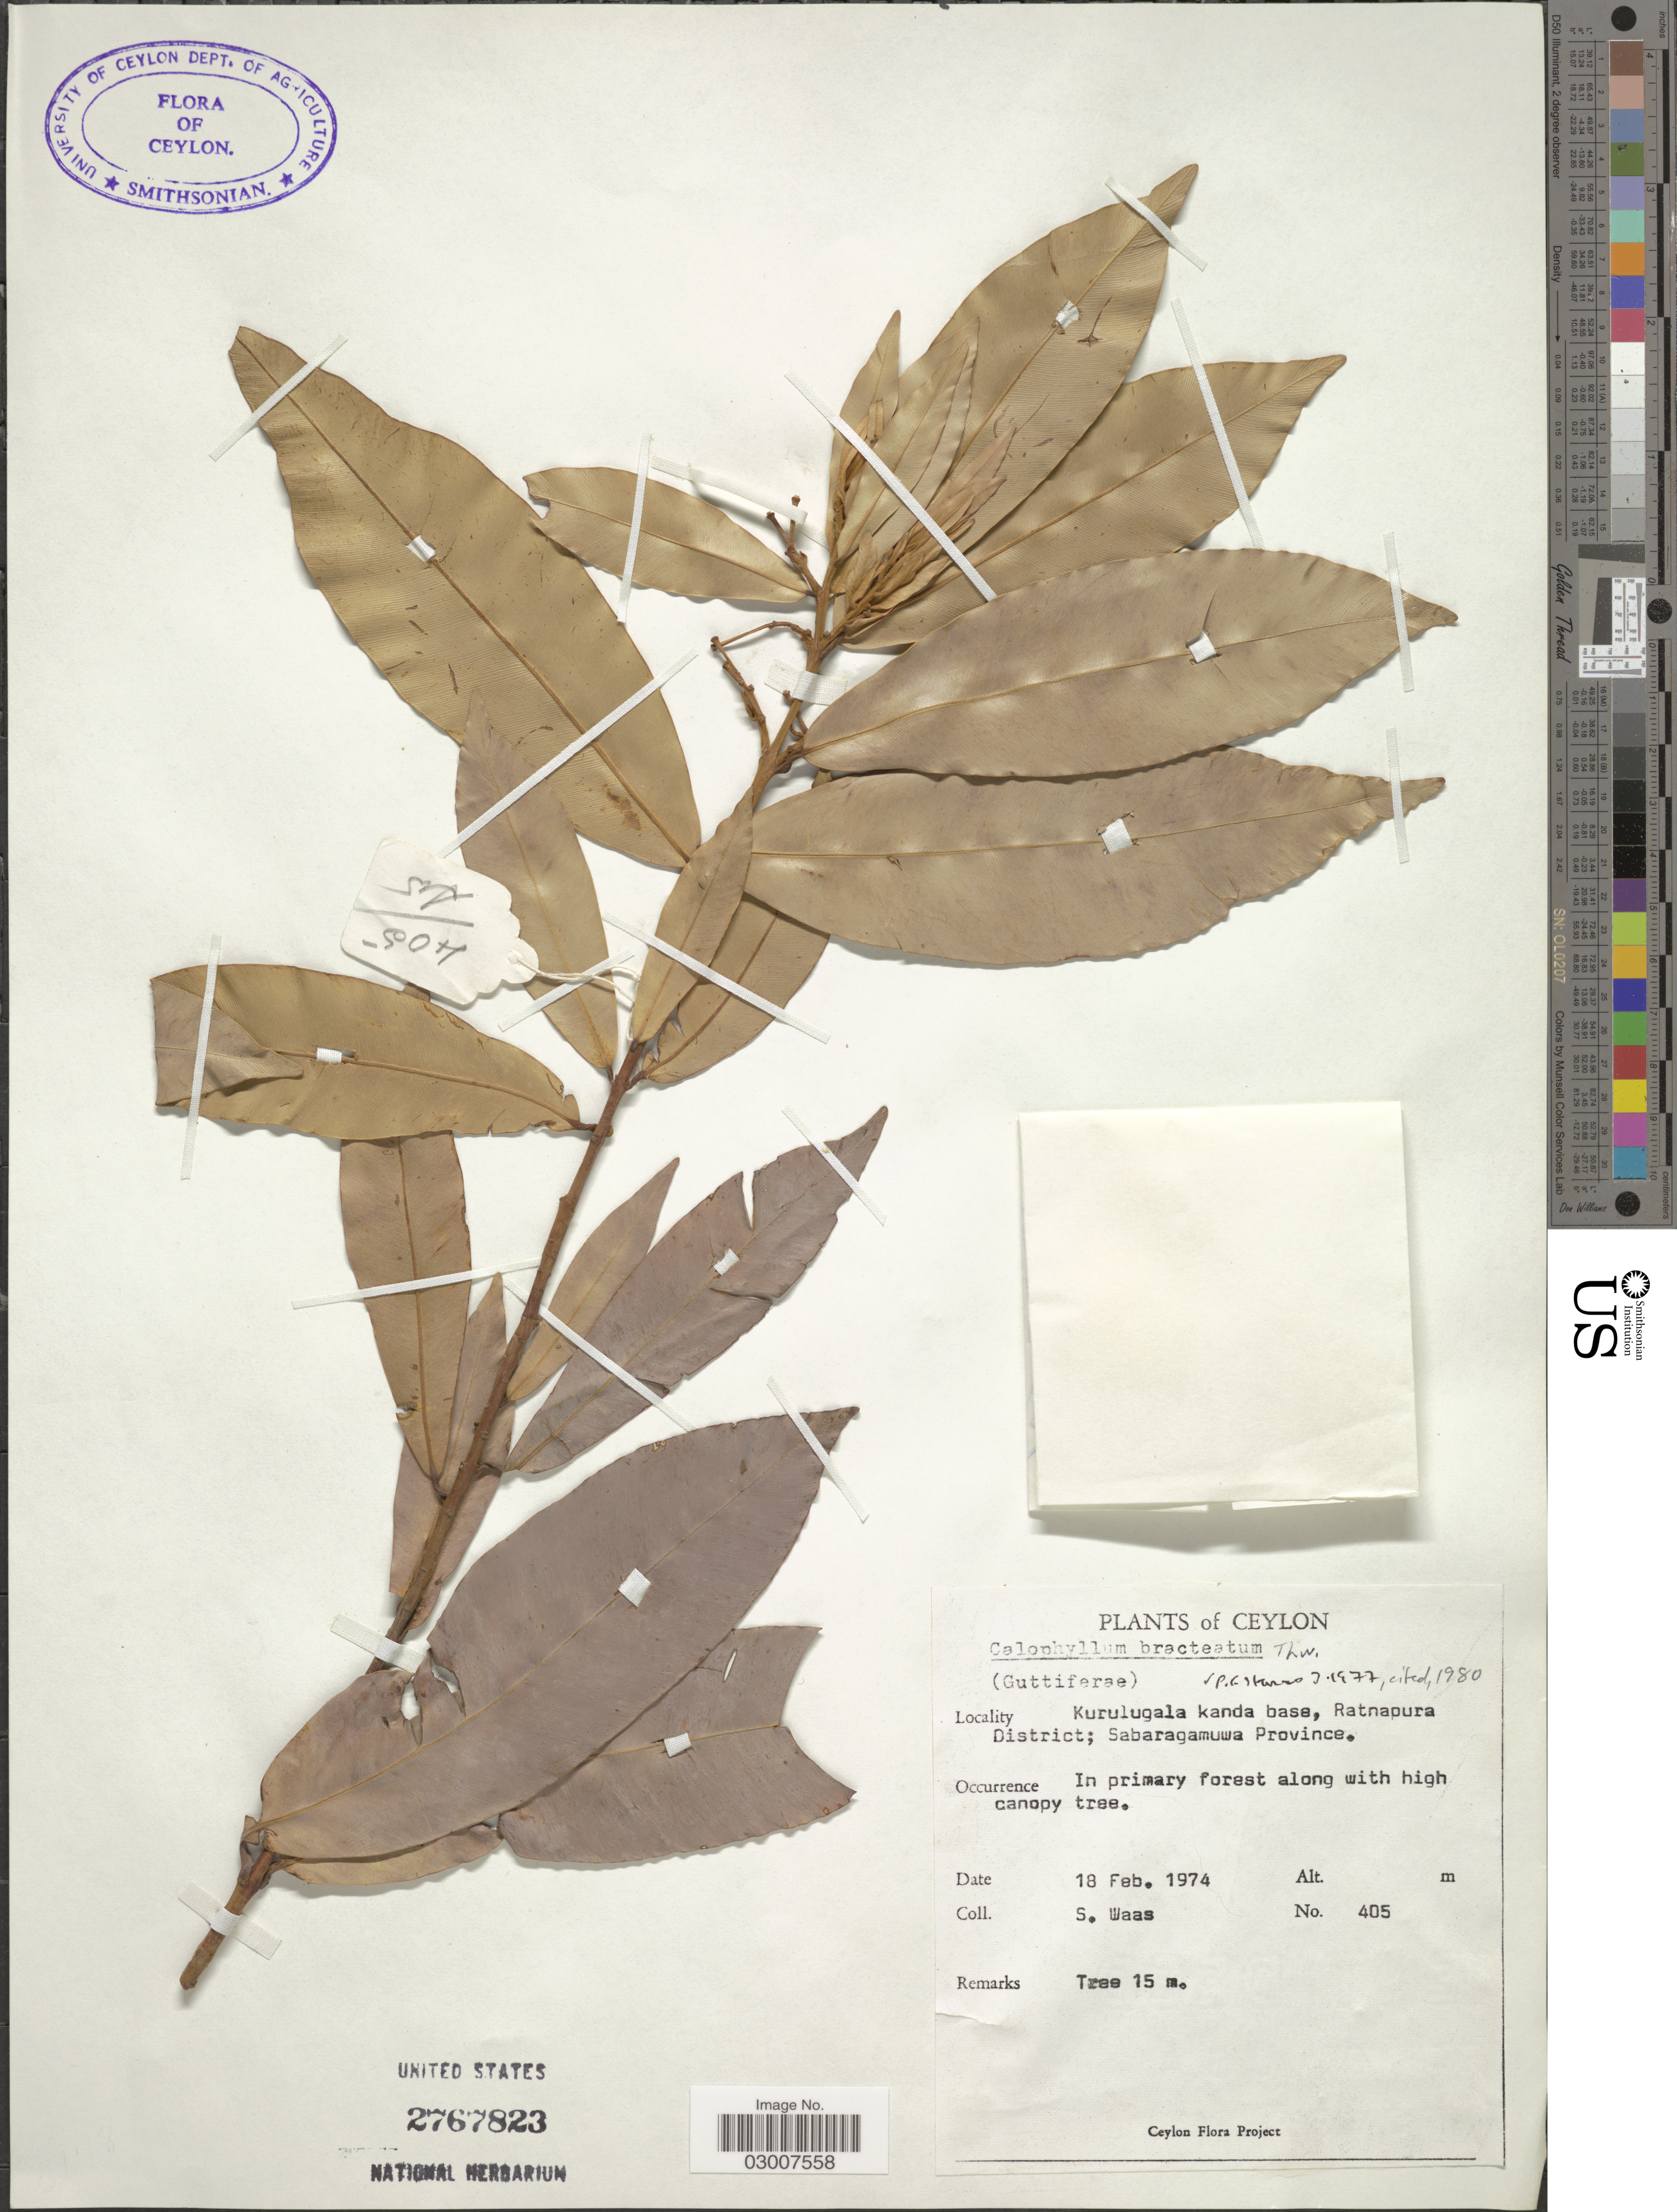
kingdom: Plantae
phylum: Tracheophyta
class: Magnoliopsida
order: Malpighiales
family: Calophyllaceae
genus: Calophyllum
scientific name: Calophyllum bracteatum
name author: Thwaites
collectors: S. Waas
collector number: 405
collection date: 1974-02-18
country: Sri Lanka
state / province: Sabaragamuwa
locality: Ceylon. Kurulugala kanda base, Ratnapura District.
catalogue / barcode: US 2767823